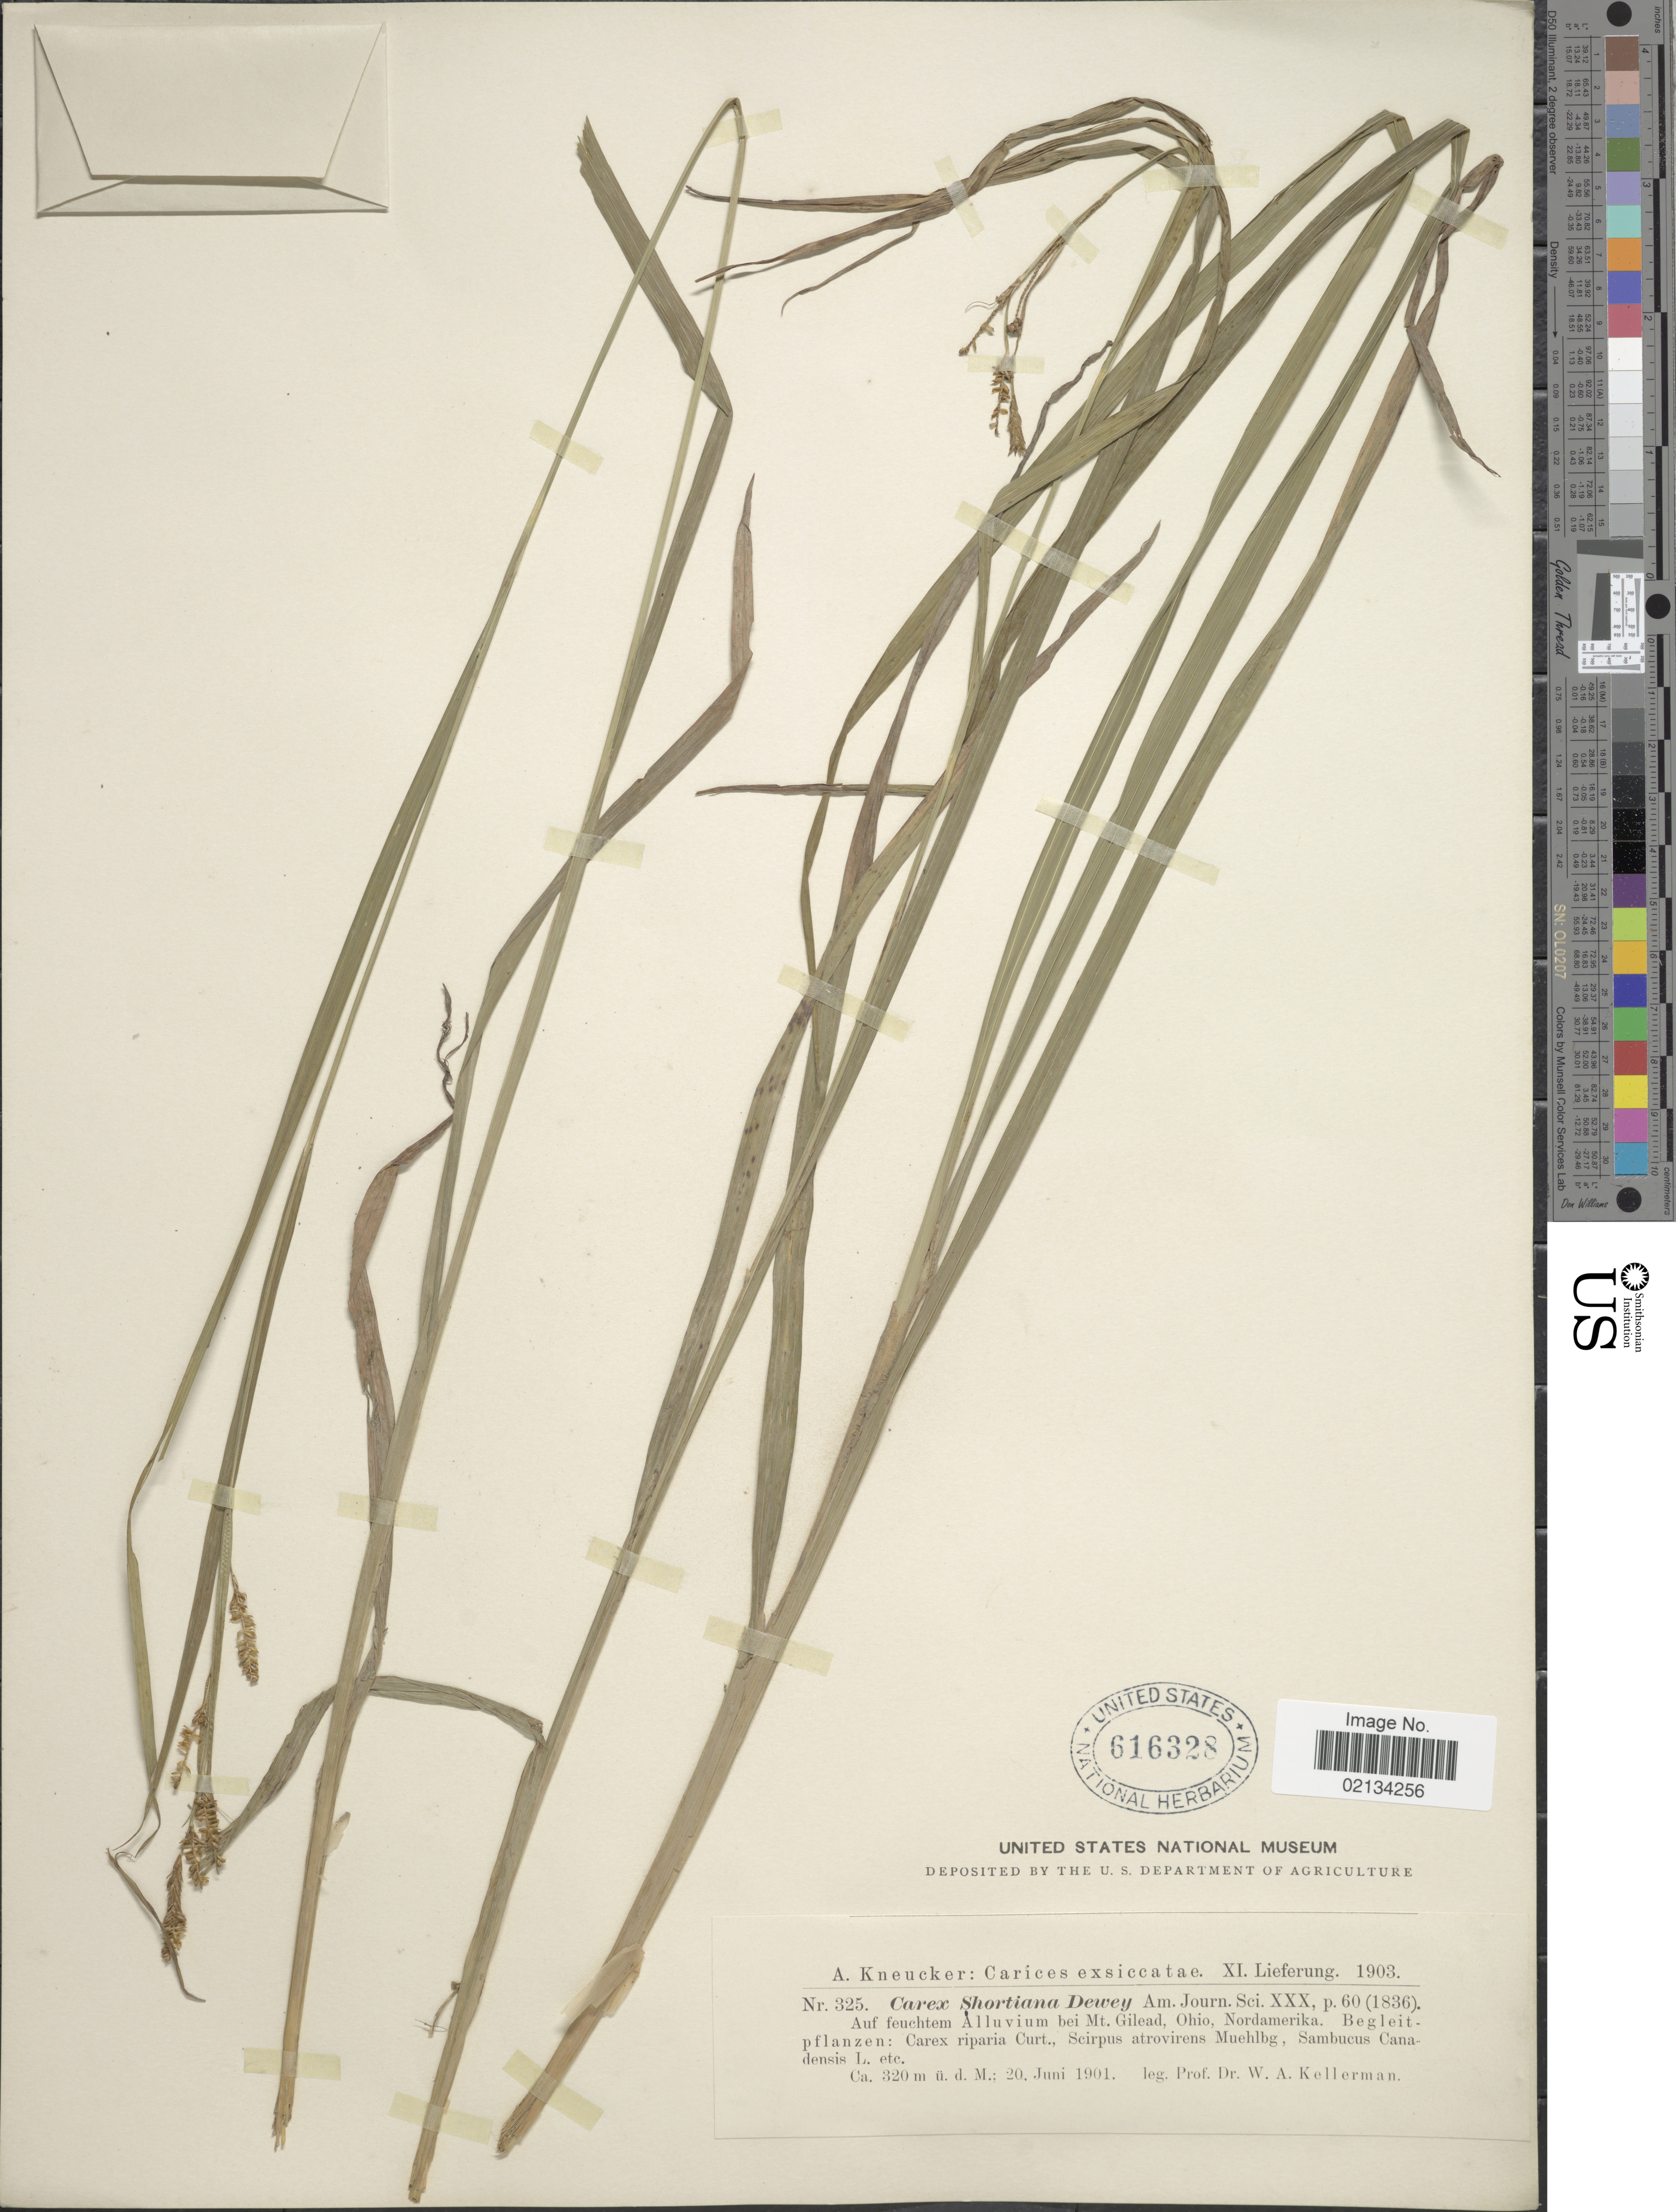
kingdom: Plantae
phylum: Tracheophyta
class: Liliopsida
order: Poales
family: Cyperaceae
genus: Carex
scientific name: Carex shortiana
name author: Dewey & Torr.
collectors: W. Kellerman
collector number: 325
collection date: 1901-06-20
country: United States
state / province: Ohio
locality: Auf feuchtem Alluvium bei Mt. Gilead.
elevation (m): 320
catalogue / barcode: US 616328